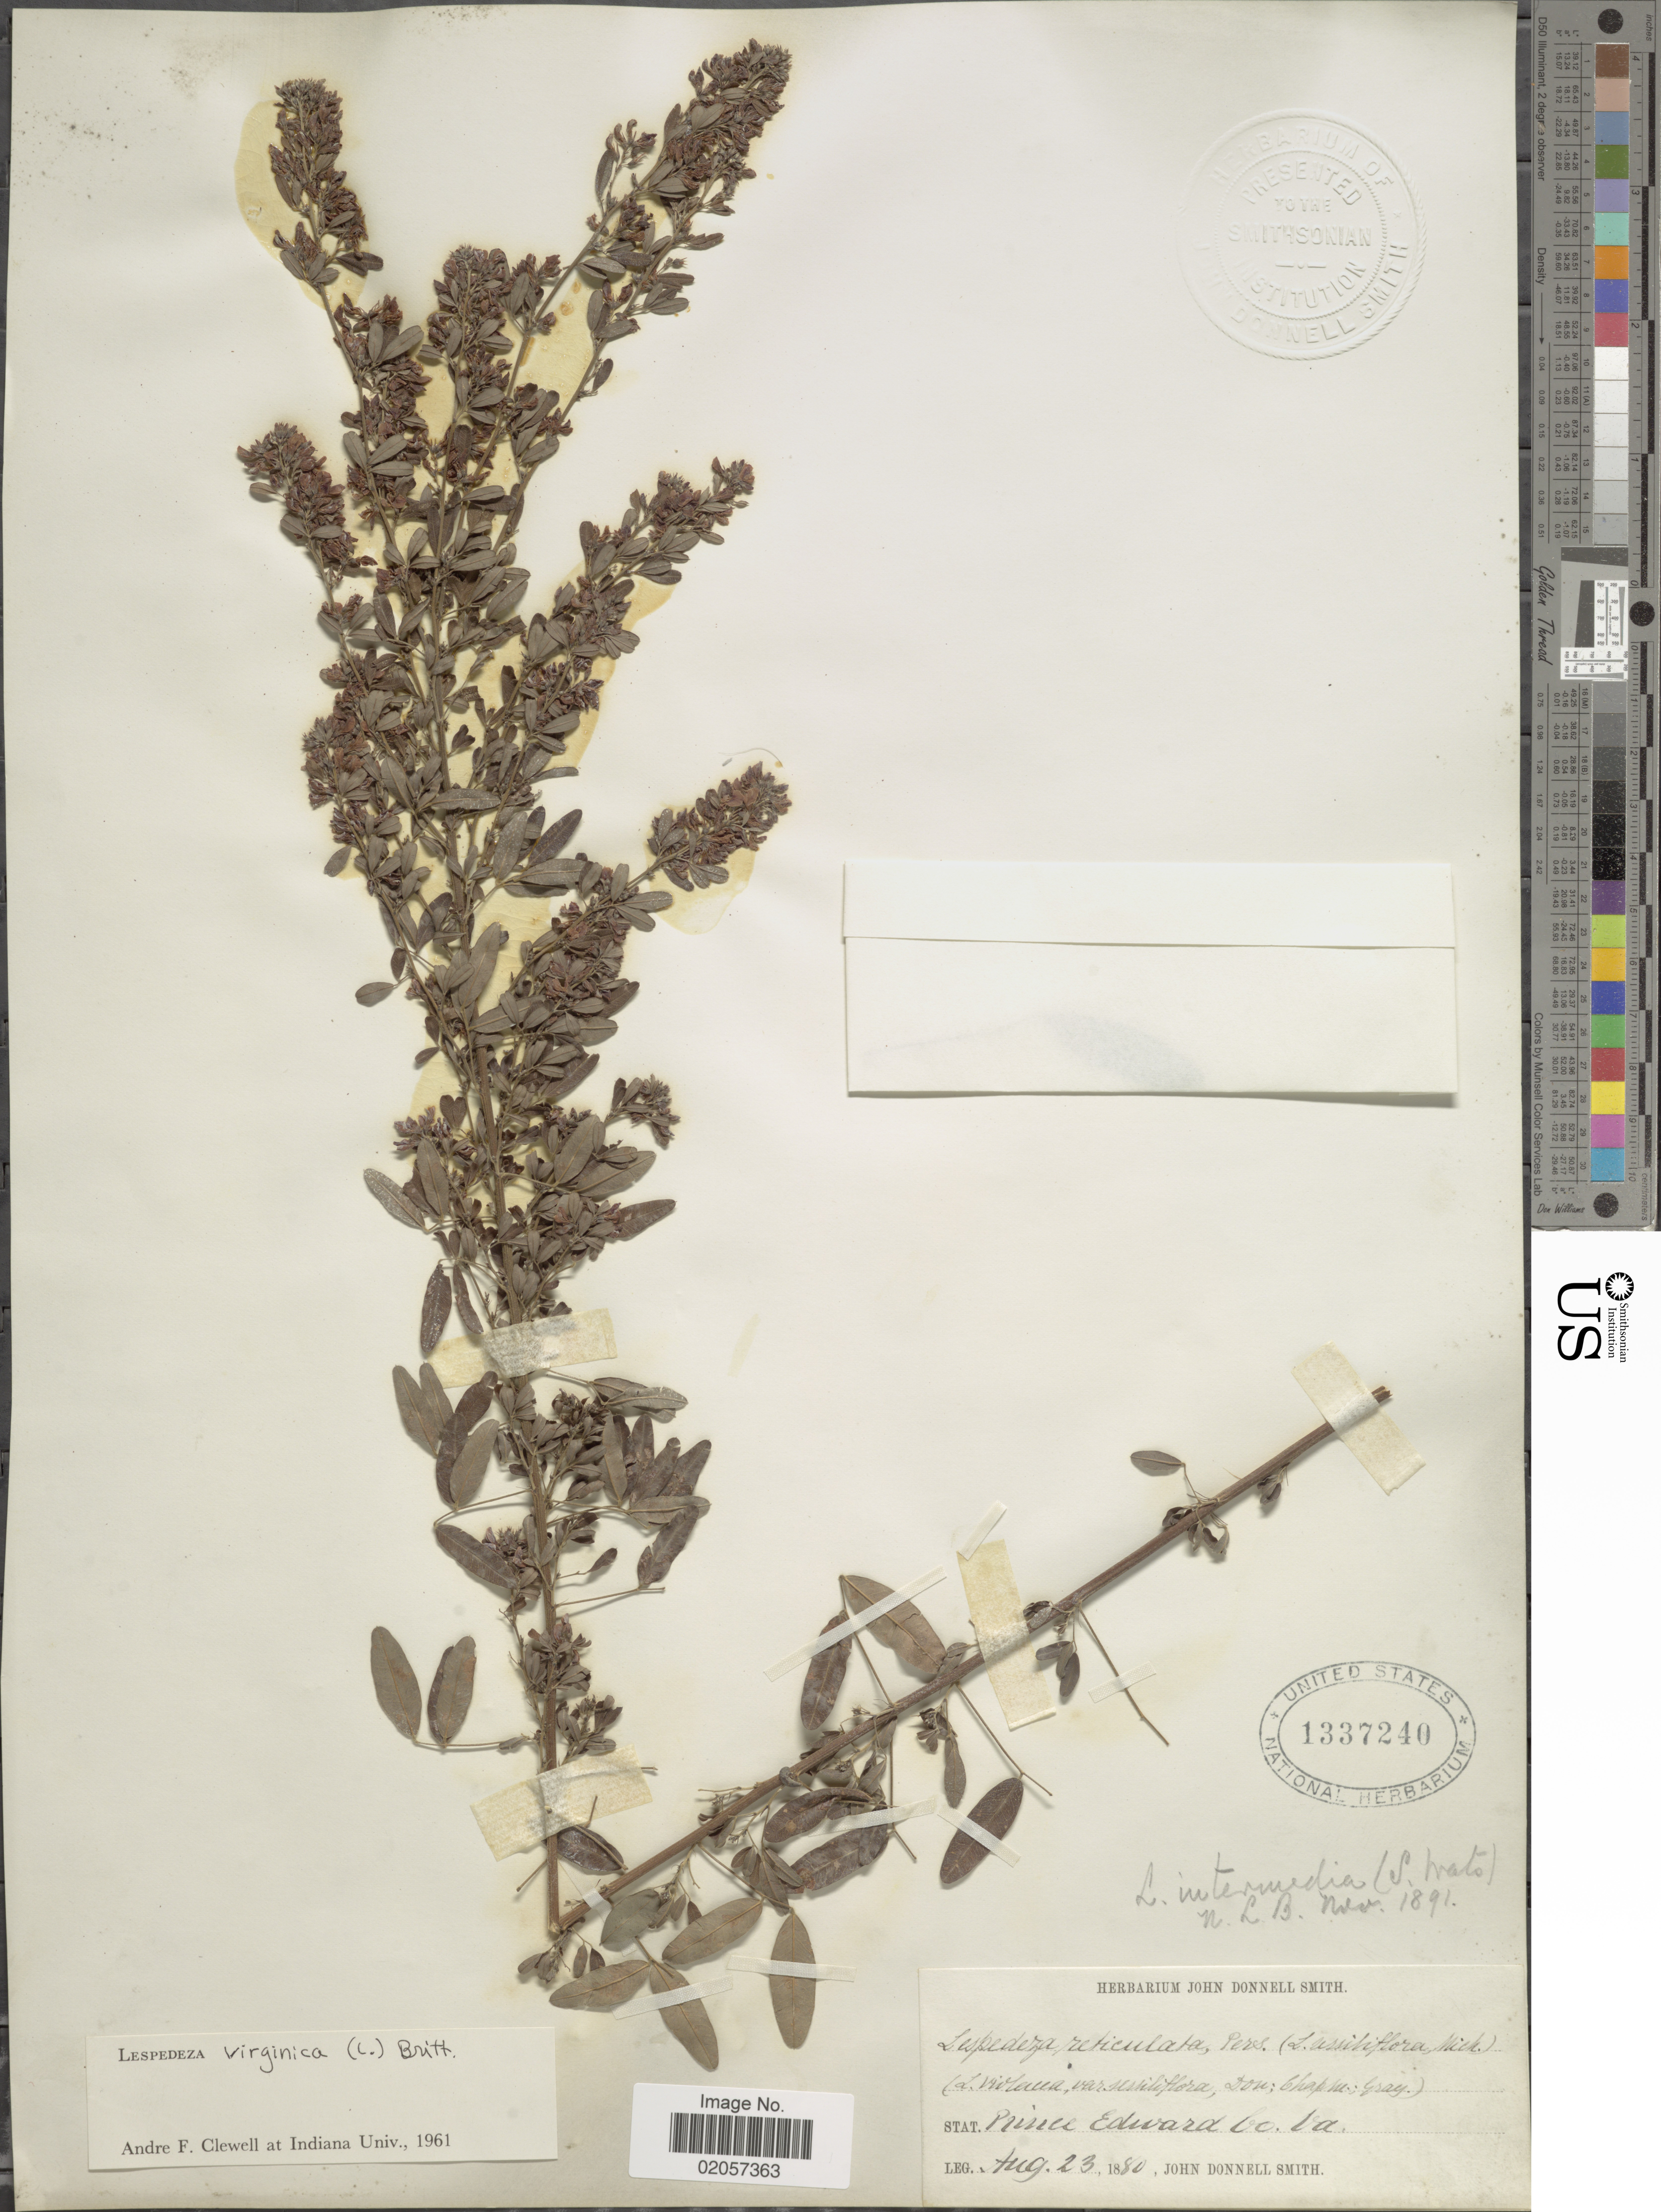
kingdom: Plantae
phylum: Tracheophyta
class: Magnoliopsida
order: Fabales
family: Fabaceae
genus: Lespedeza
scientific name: Lespedeza virginica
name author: (L.) Britton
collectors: J. Donnell Smith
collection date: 1880-08-23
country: United States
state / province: Virginia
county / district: Prince Edward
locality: Prince Edward Co. Va.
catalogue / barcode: US 1337240